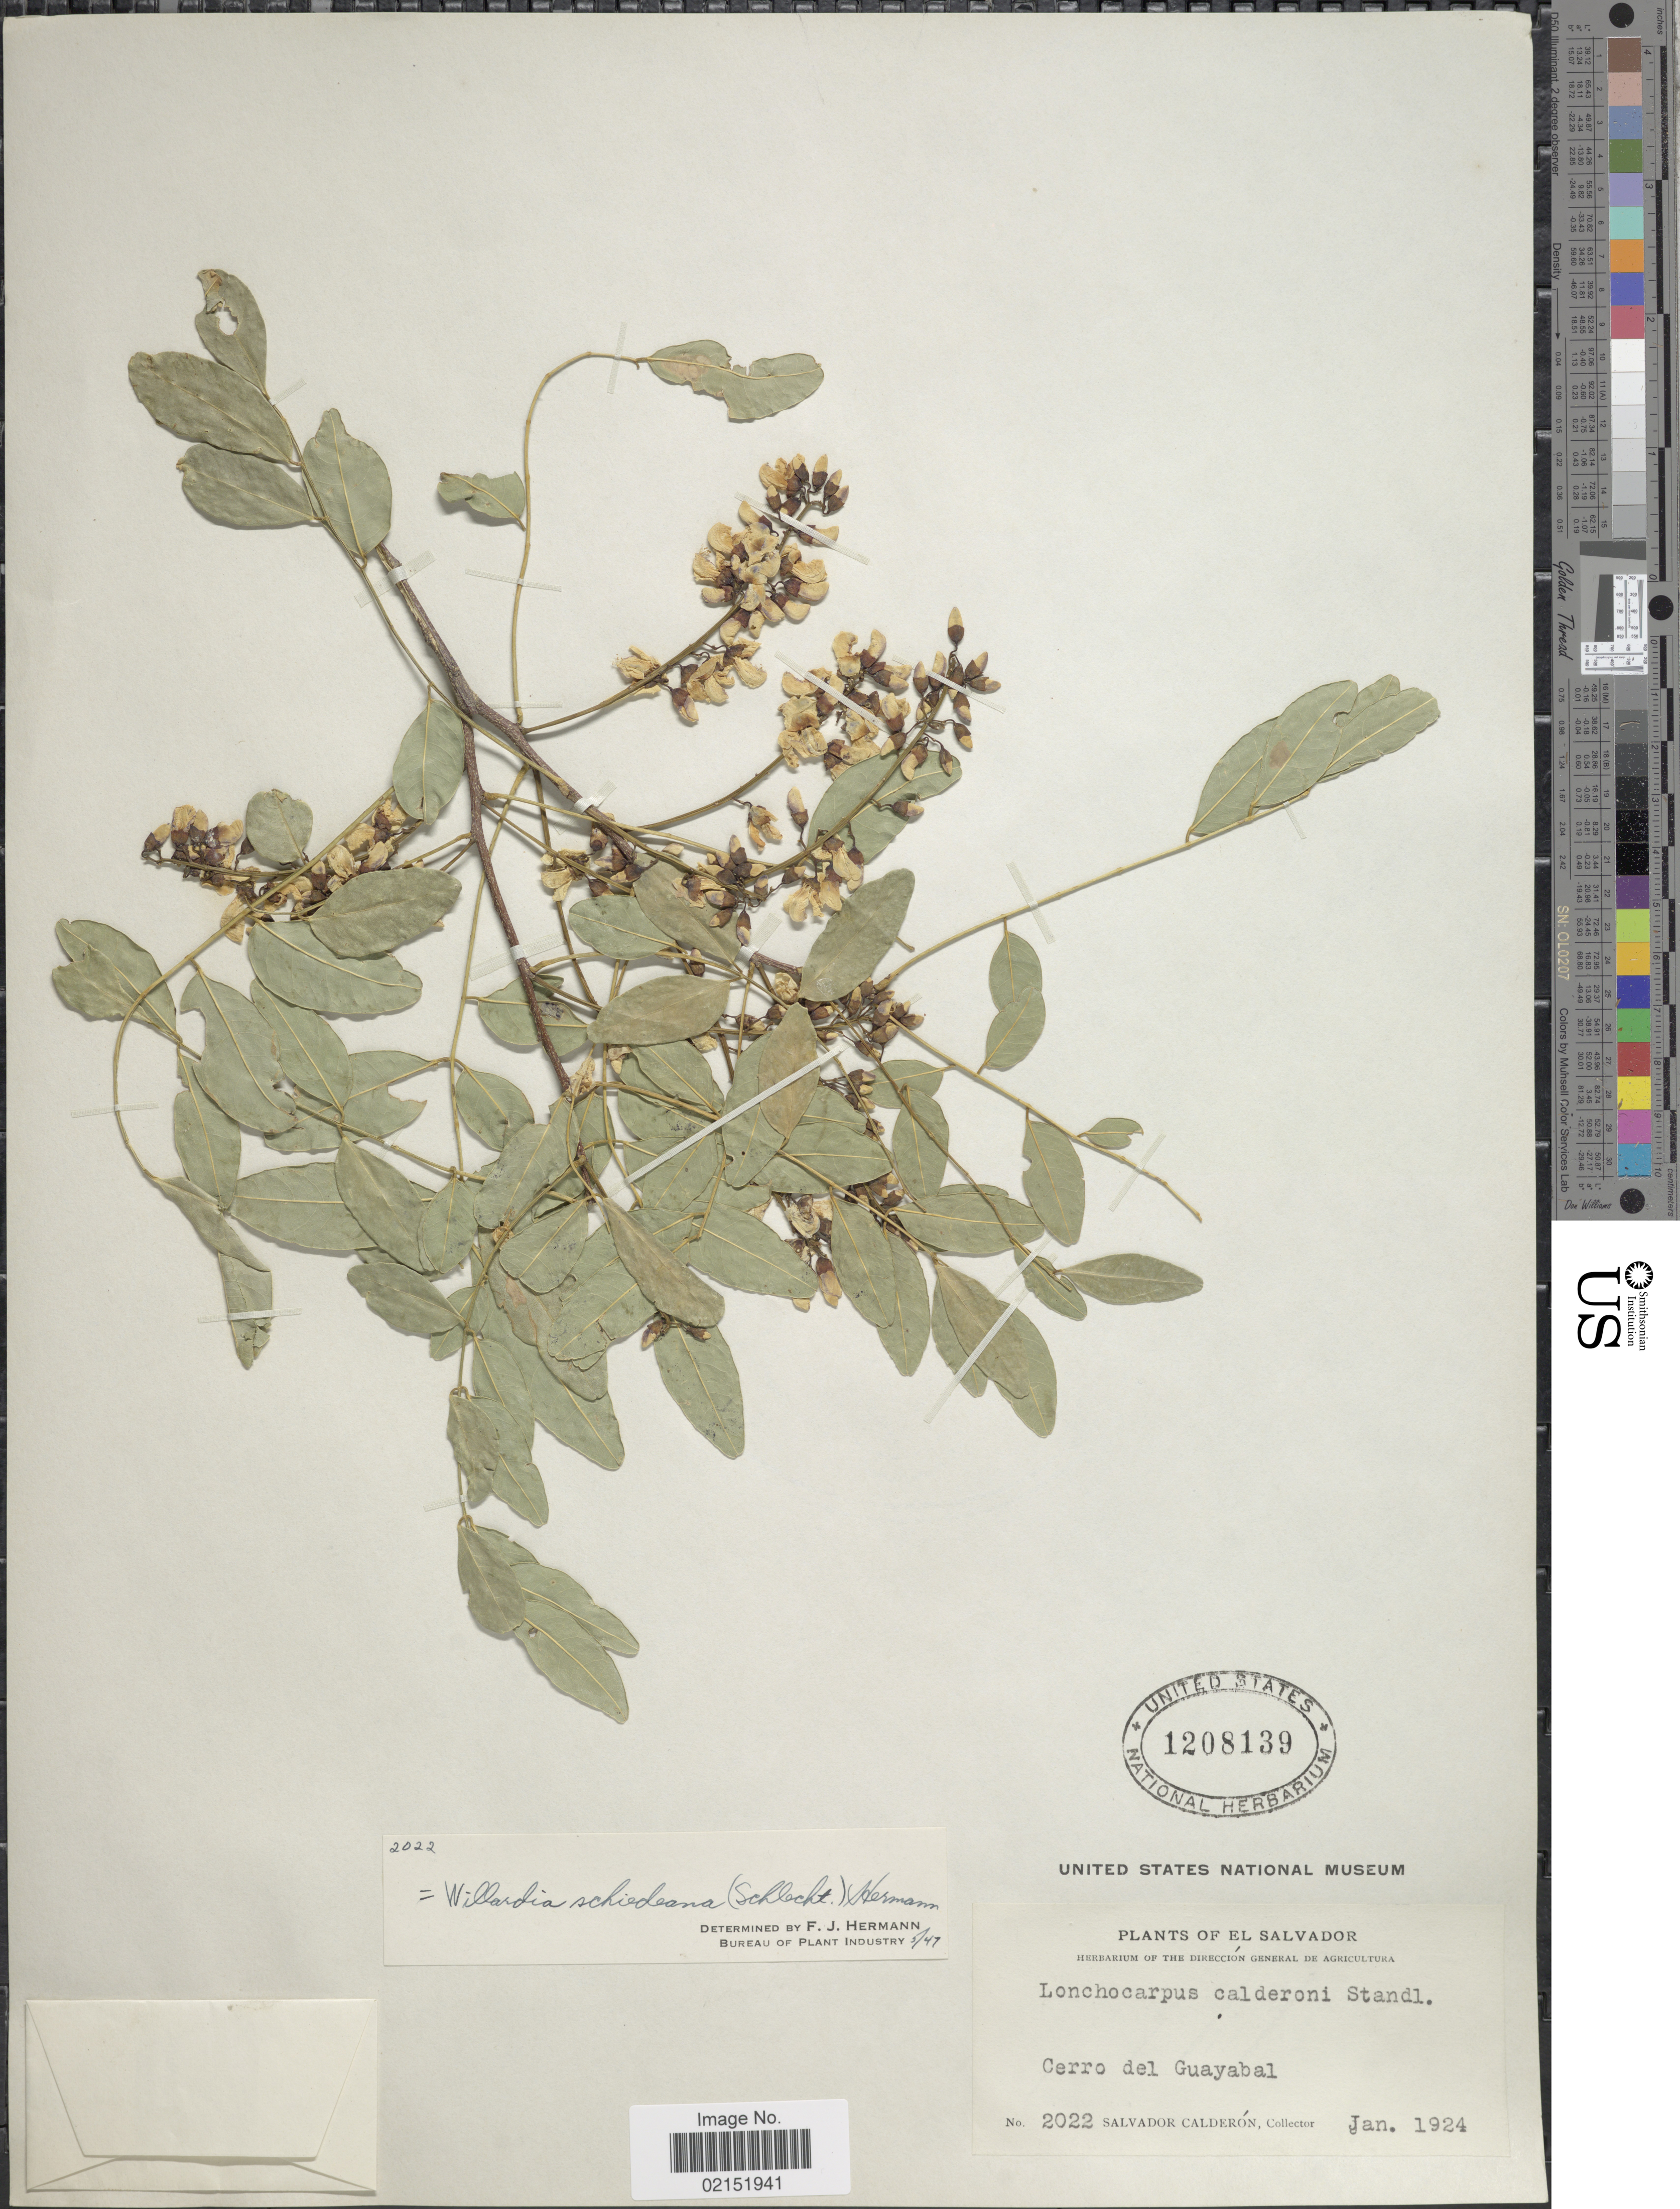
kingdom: Plantae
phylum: Tracheophyta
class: Magnoliopsida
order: Fabales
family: Fabaceae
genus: Lonchocarpus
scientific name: Lonchocarpus schiedeanus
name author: (Schltdl.) Harms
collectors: S. Calderón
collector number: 2022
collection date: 1924-01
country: El Salvador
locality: Cerro del Guayabal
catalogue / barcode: US 1208139